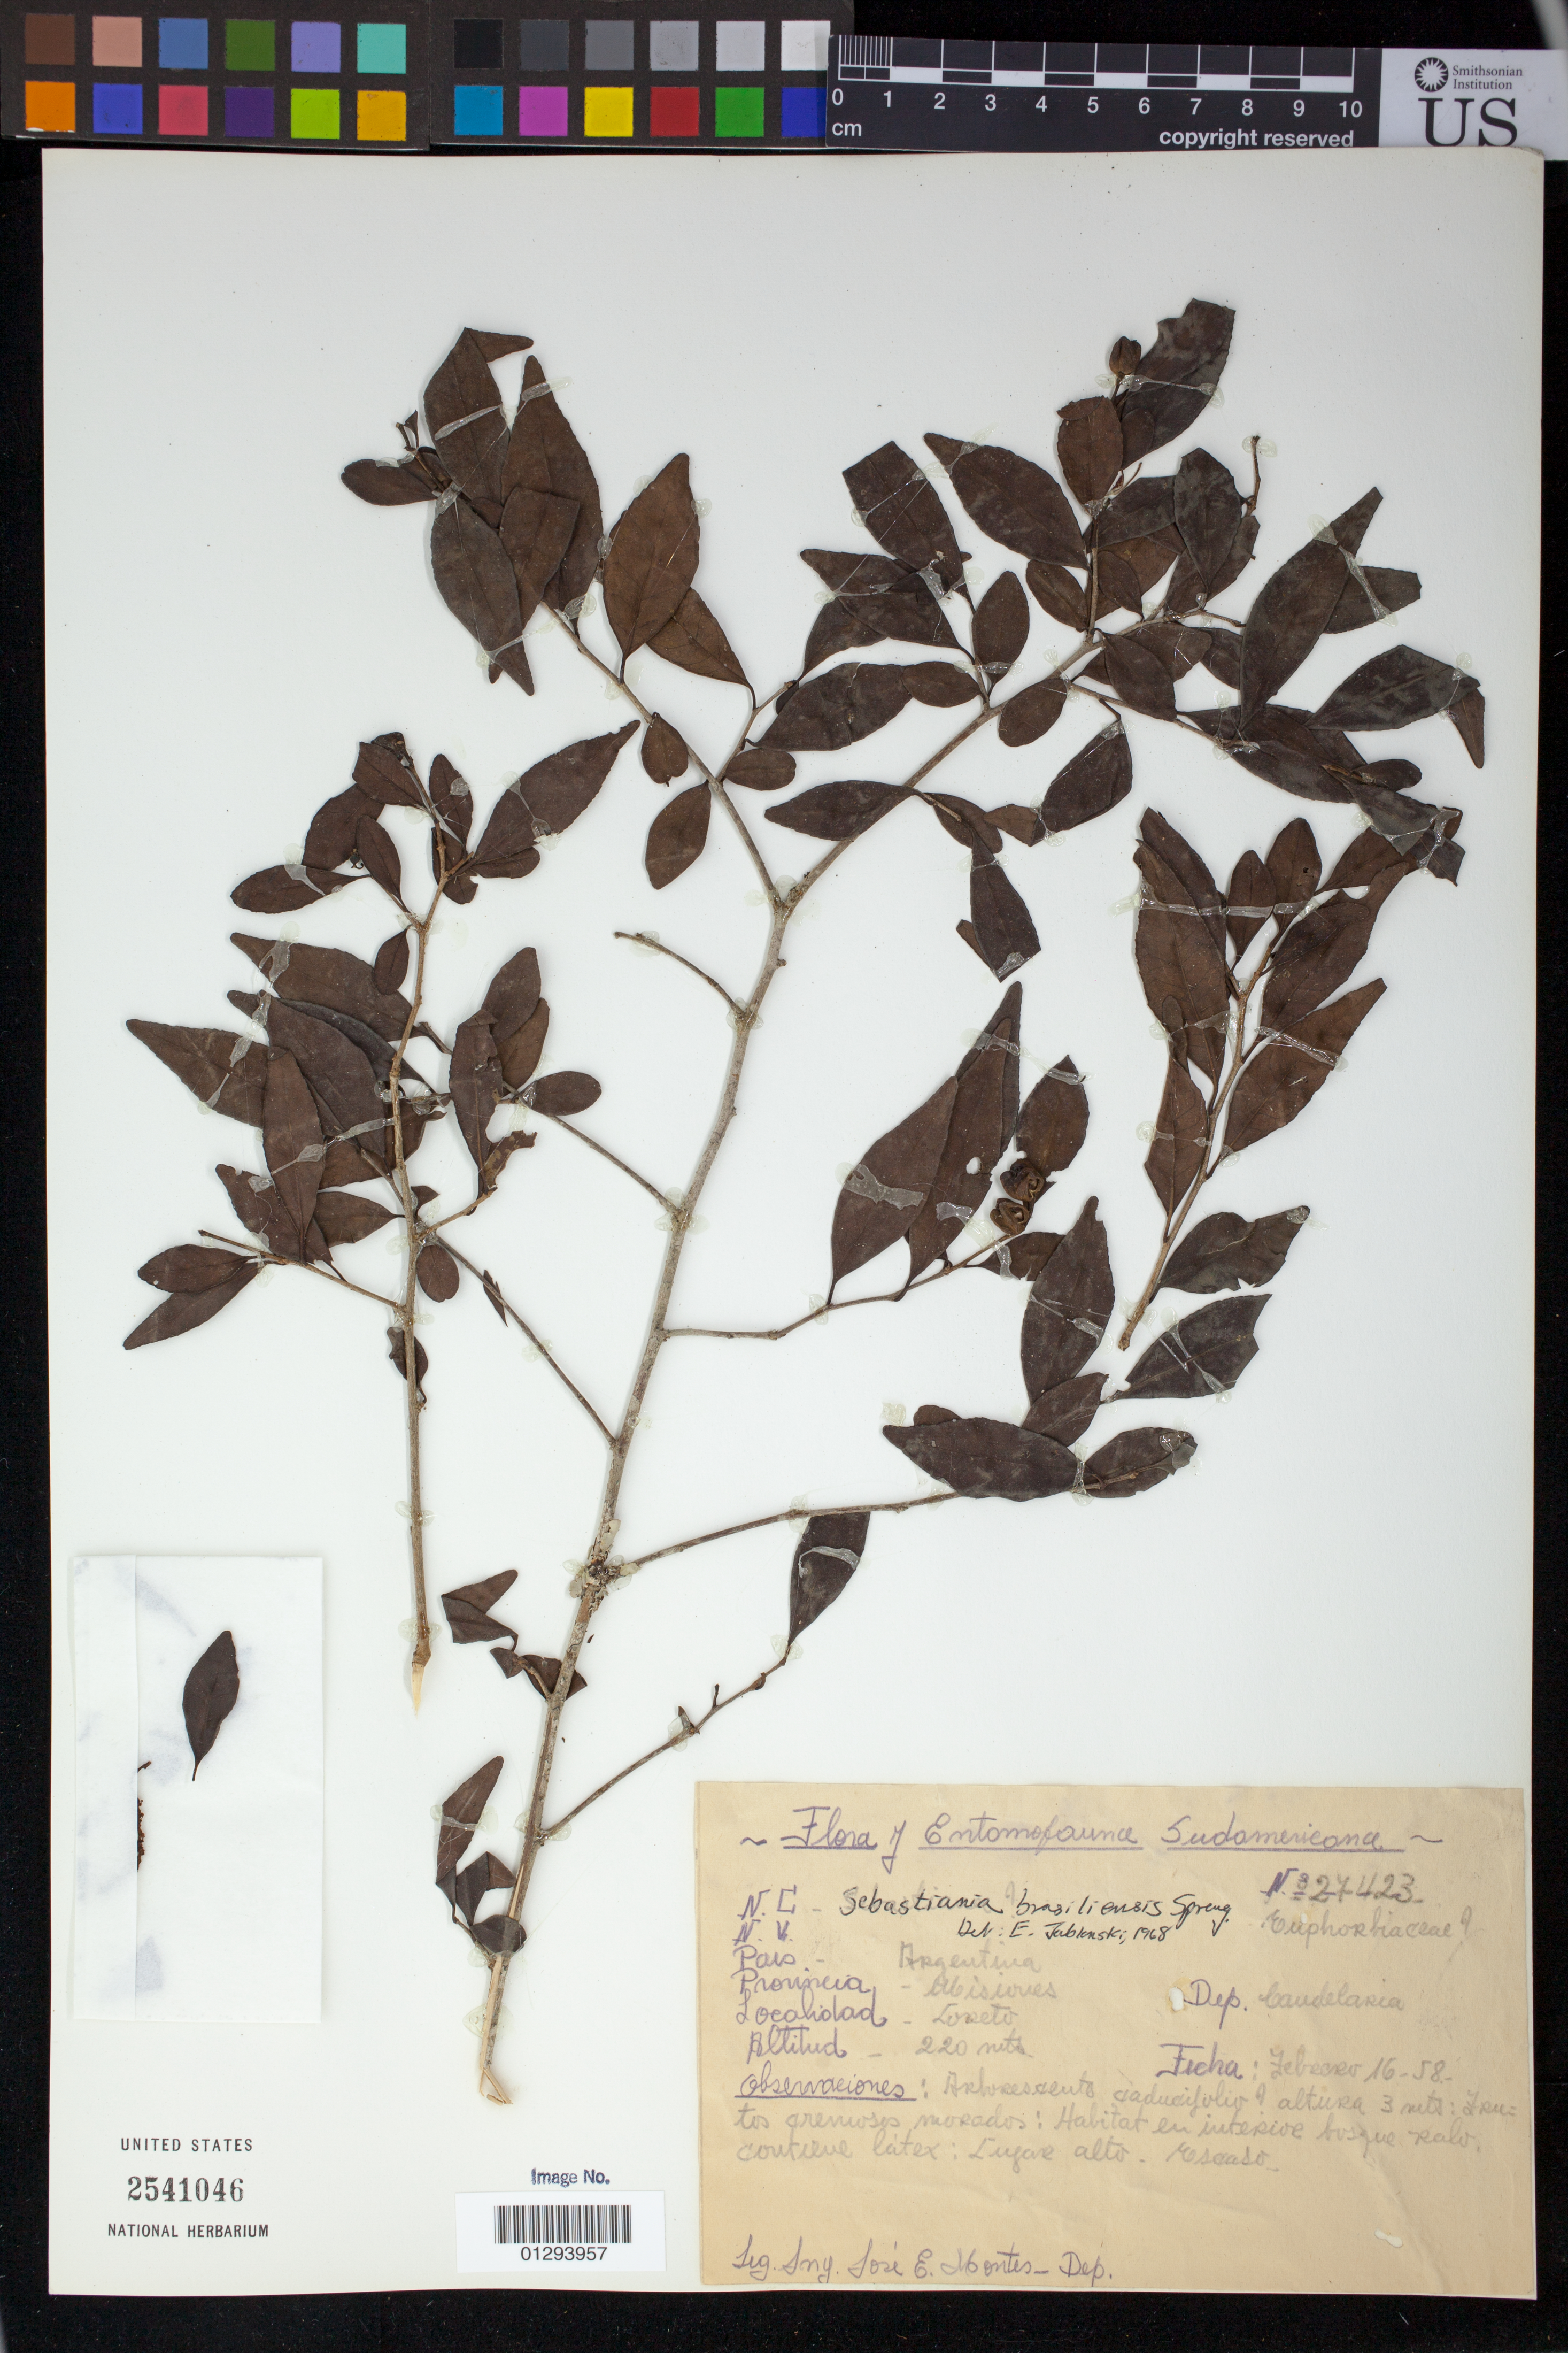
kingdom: Plantae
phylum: Tracheophyta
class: Magnoliopsida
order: Malpighiales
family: Euphorbiaceae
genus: Sebastiania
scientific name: Sebastiania brasiliensis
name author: Spreng.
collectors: J. E. Montes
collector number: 27423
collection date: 1958-02-16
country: Argentina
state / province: Misiones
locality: Dept. Candelaria,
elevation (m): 220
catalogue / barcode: US 2541046